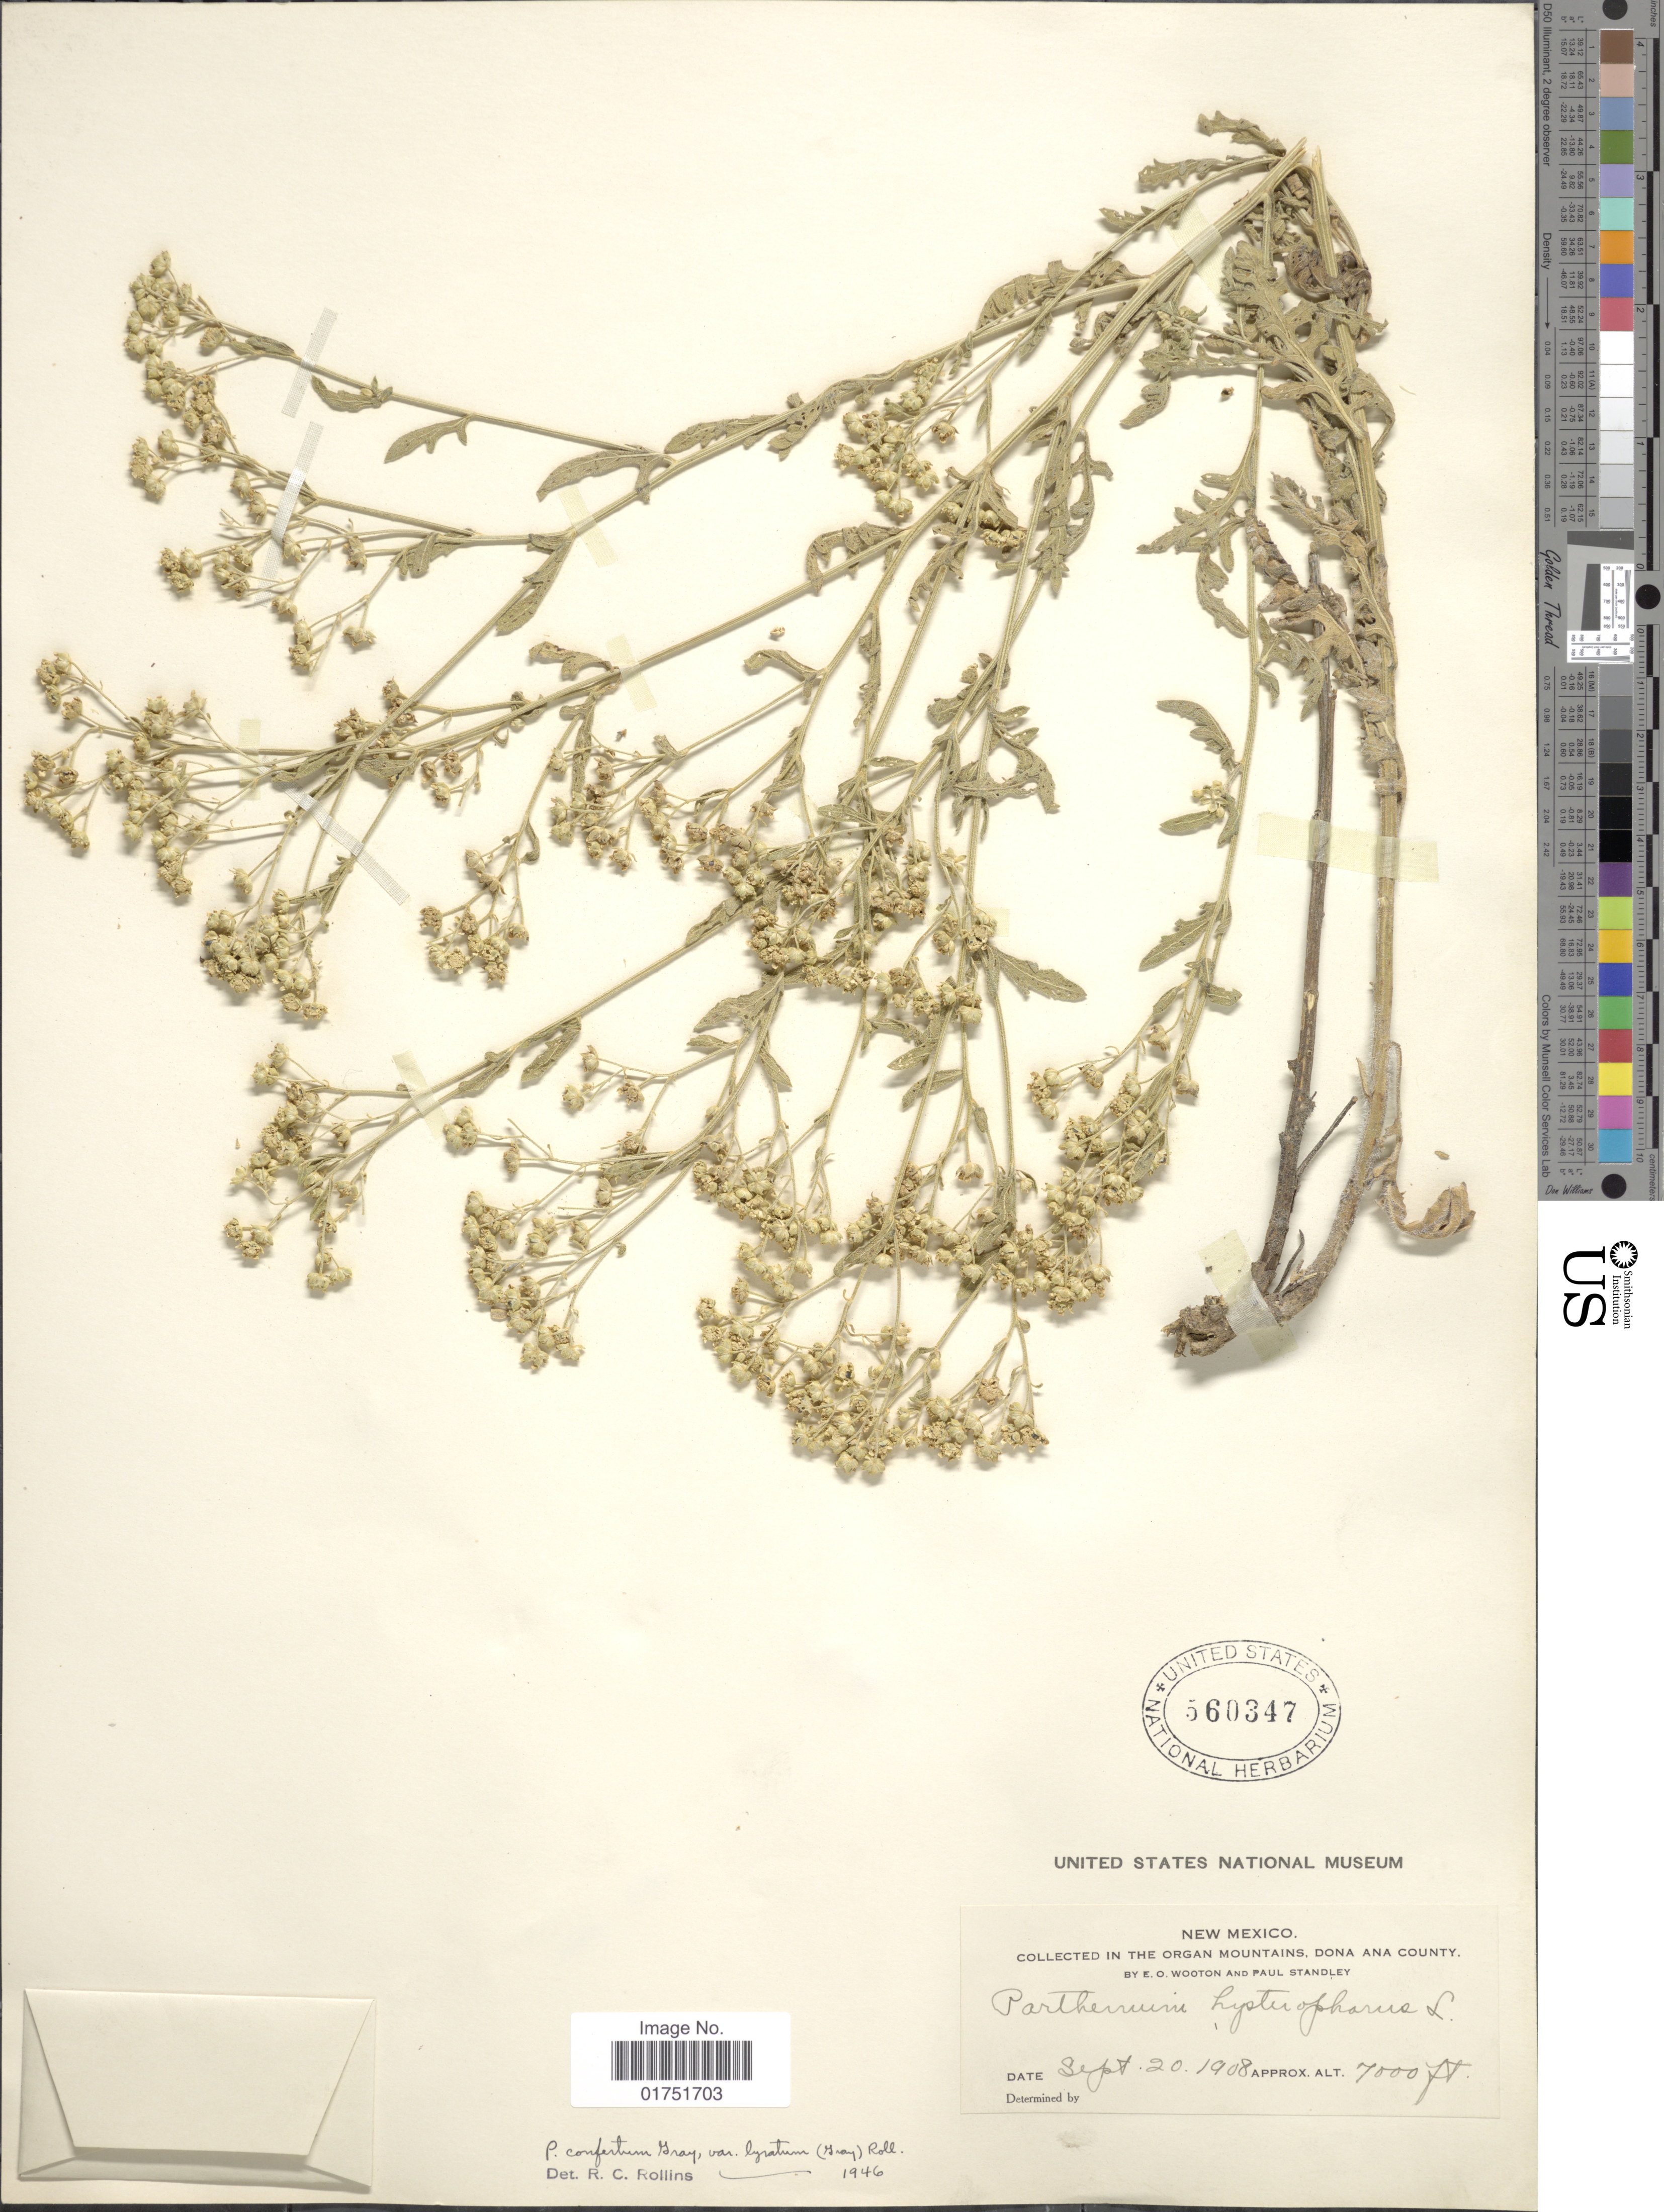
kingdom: Plantae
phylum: Tracheophyta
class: Magnoliopsida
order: Asterales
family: Asteraceae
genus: Parthenium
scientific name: Parthenium confertum var. lyratum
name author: (A. Gray) Rollins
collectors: E. O. Wooton & P. C. Standley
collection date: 1908-09-20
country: United States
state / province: New Mexico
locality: Organ Mountains, Dona Ana County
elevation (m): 2134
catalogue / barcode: US 560347